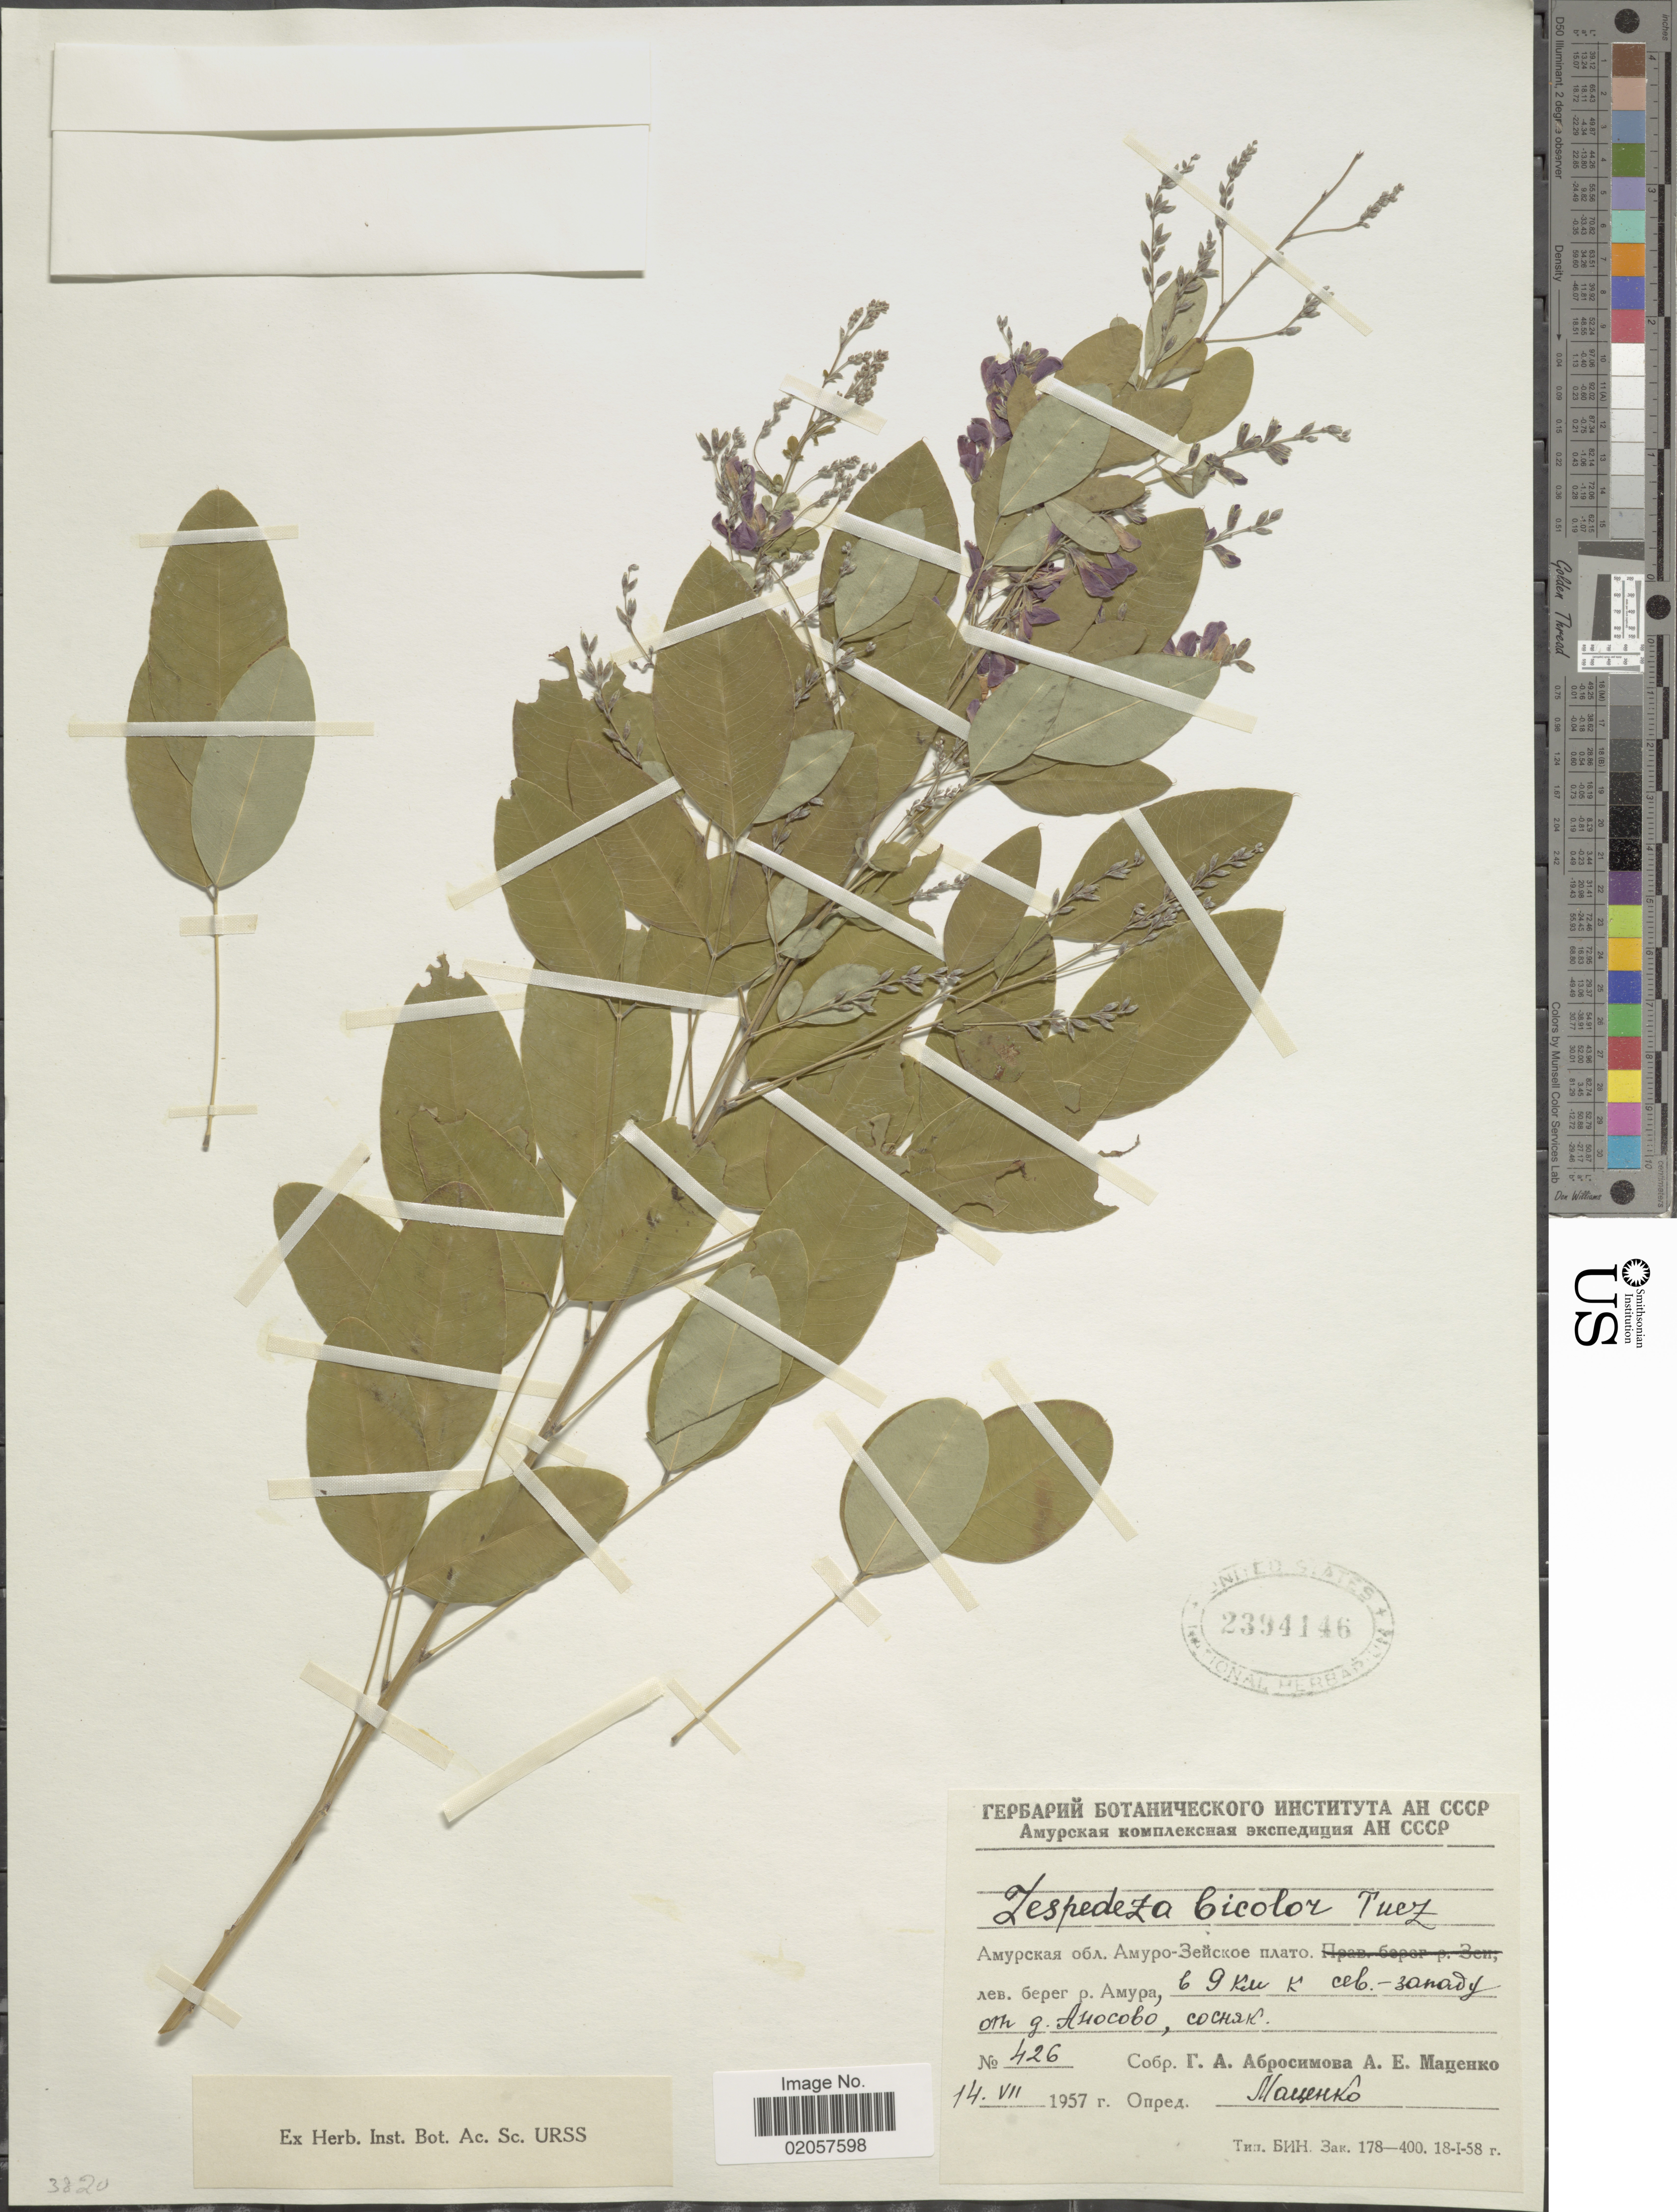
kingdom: Plantae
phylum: Tracheophyta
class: Magnoliopsida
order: Fabales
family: Fabaceae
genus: Lespedeza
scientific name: Lespedeza bicolor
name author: Turcz.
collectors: G. Abrosimova & A. Matsenko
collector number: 426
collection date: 1957-07-14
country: Russian Federation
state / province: Amur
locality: Amur- Zeya Plain, left shore of River Amur, 9 km NW of Village Anosovo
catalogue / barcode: US 23941146